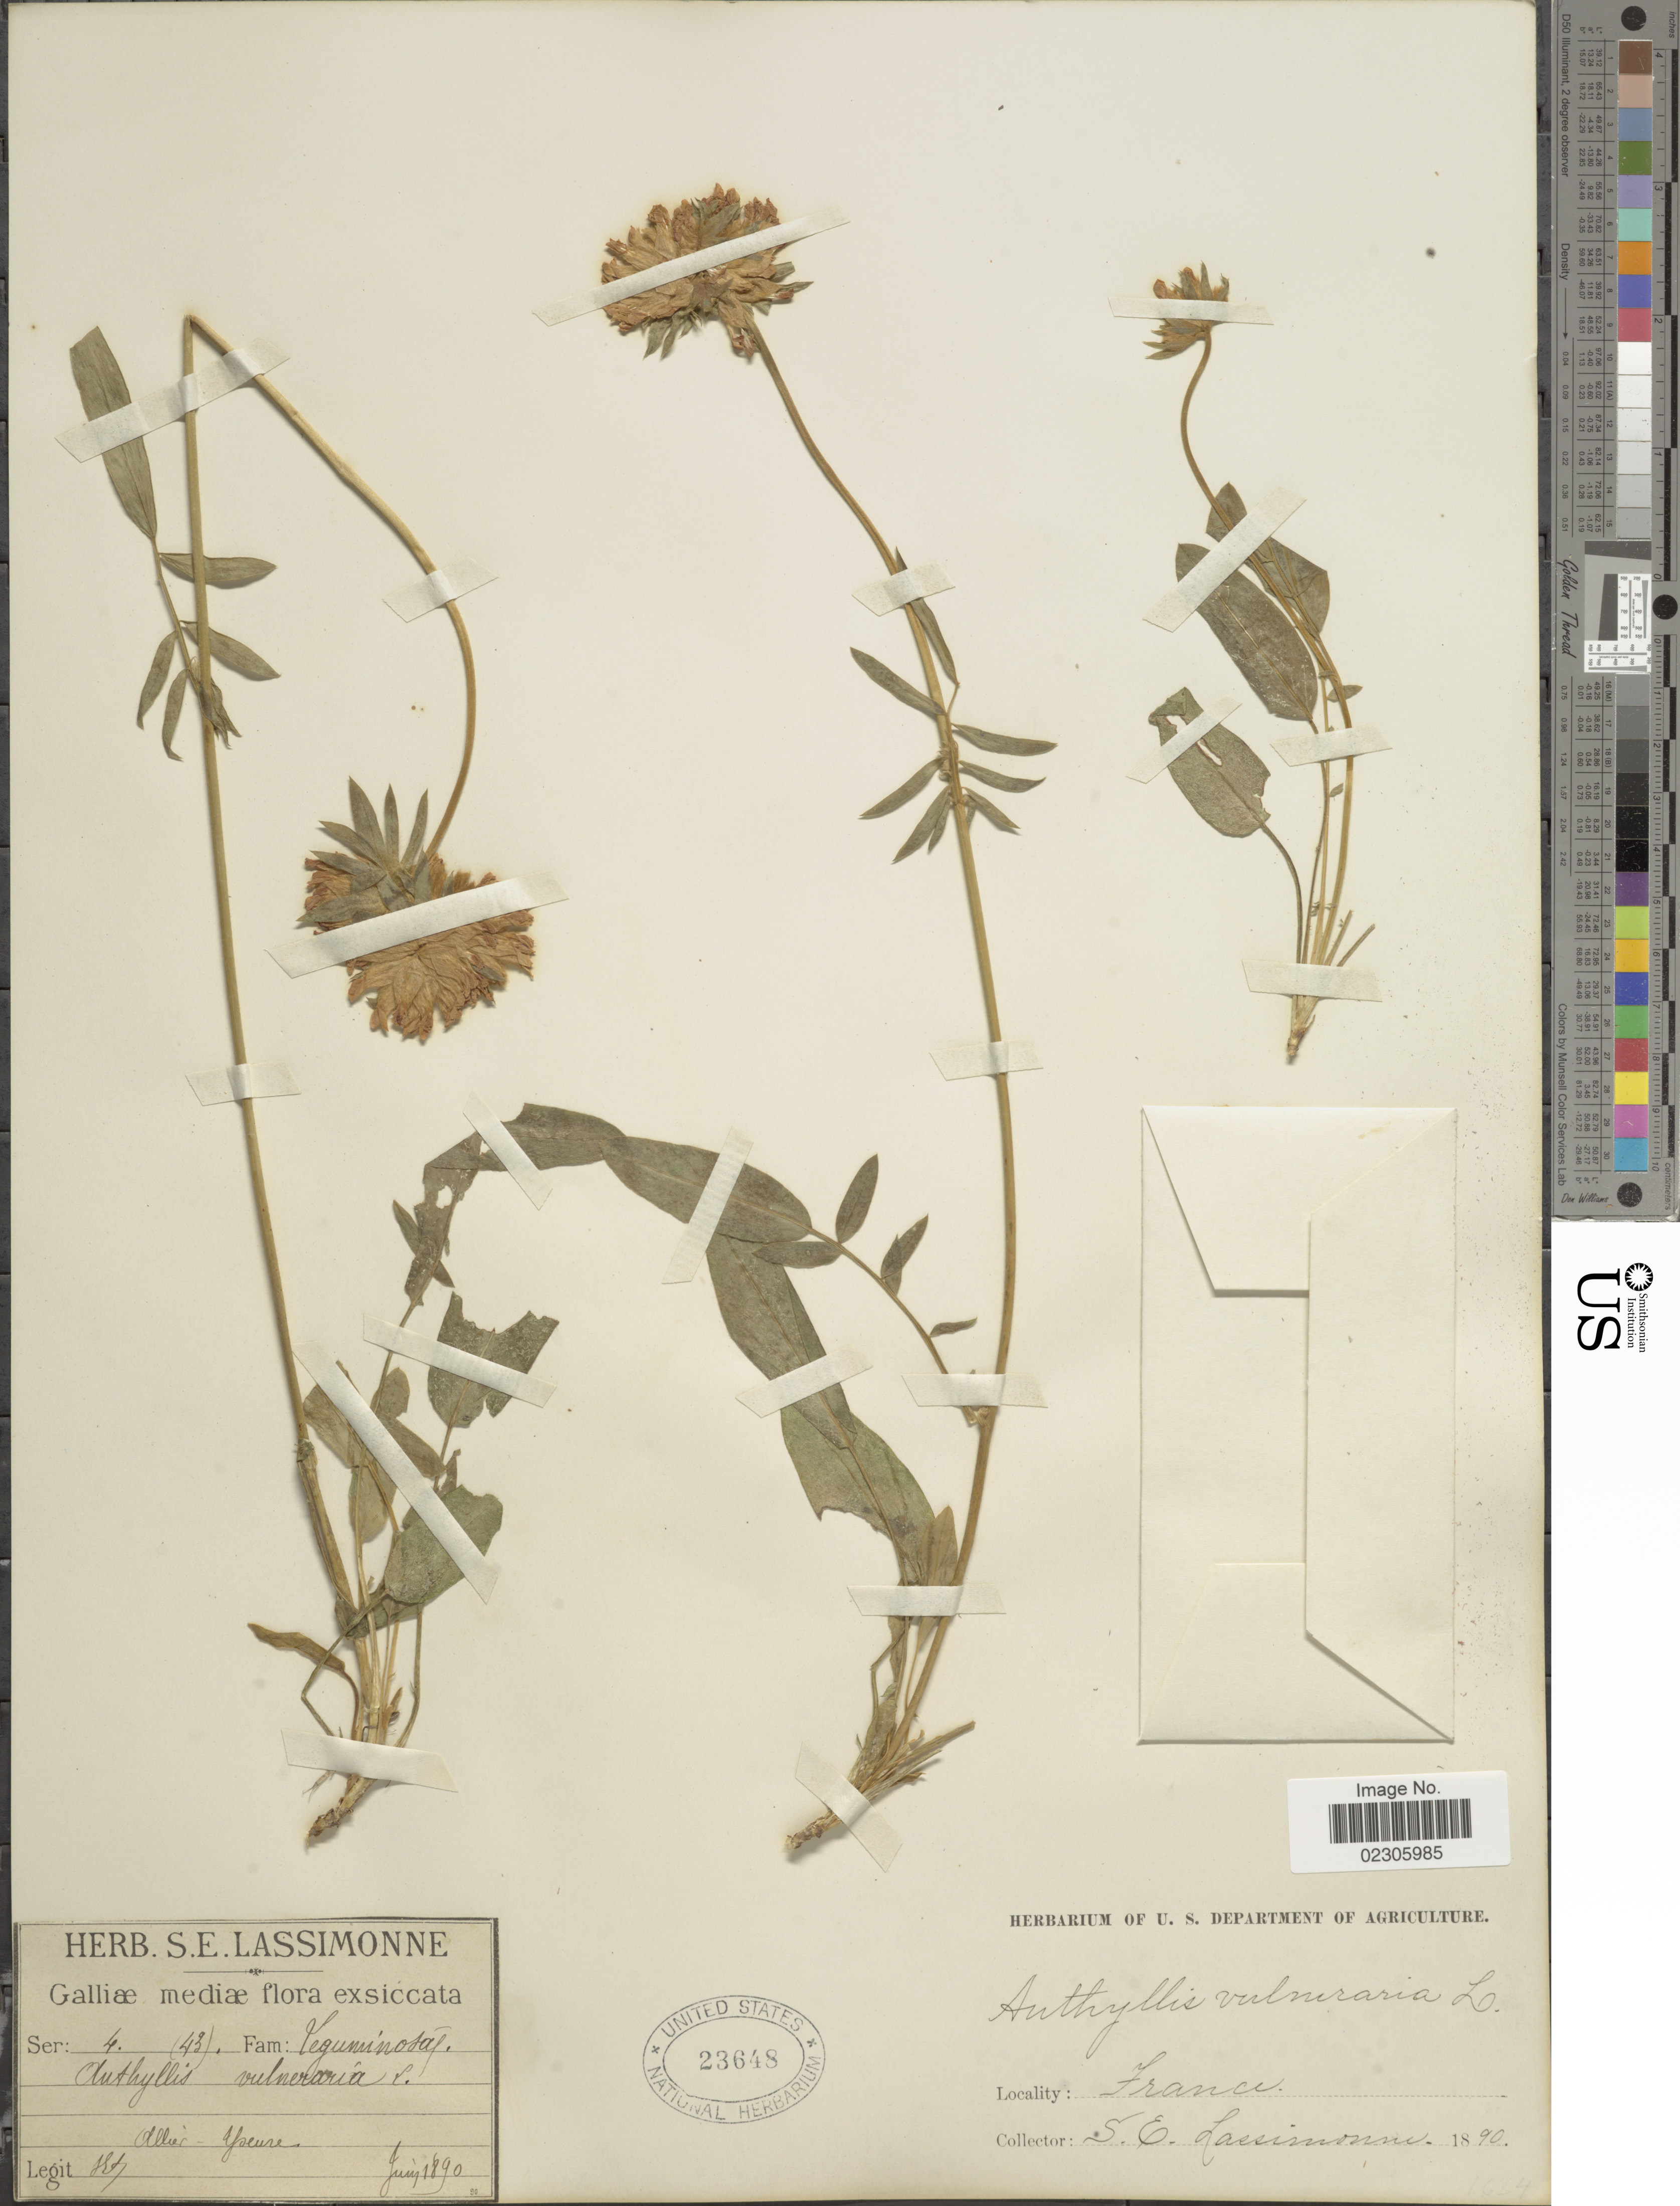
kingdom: Plantae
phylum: Tracheophyta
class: Magnoliopsida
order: Fabales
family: Fabaceae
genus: Anthyllis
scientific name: Anthyllis vulneraria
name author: L.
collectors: S. Lassimonne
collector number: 4/43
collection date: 1890-06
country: France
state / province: Auvergne-Rhône-Alpes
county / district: Allier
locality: Galliæ [France]. Allier - Yseure [Yzeure].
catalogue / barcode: US 23648